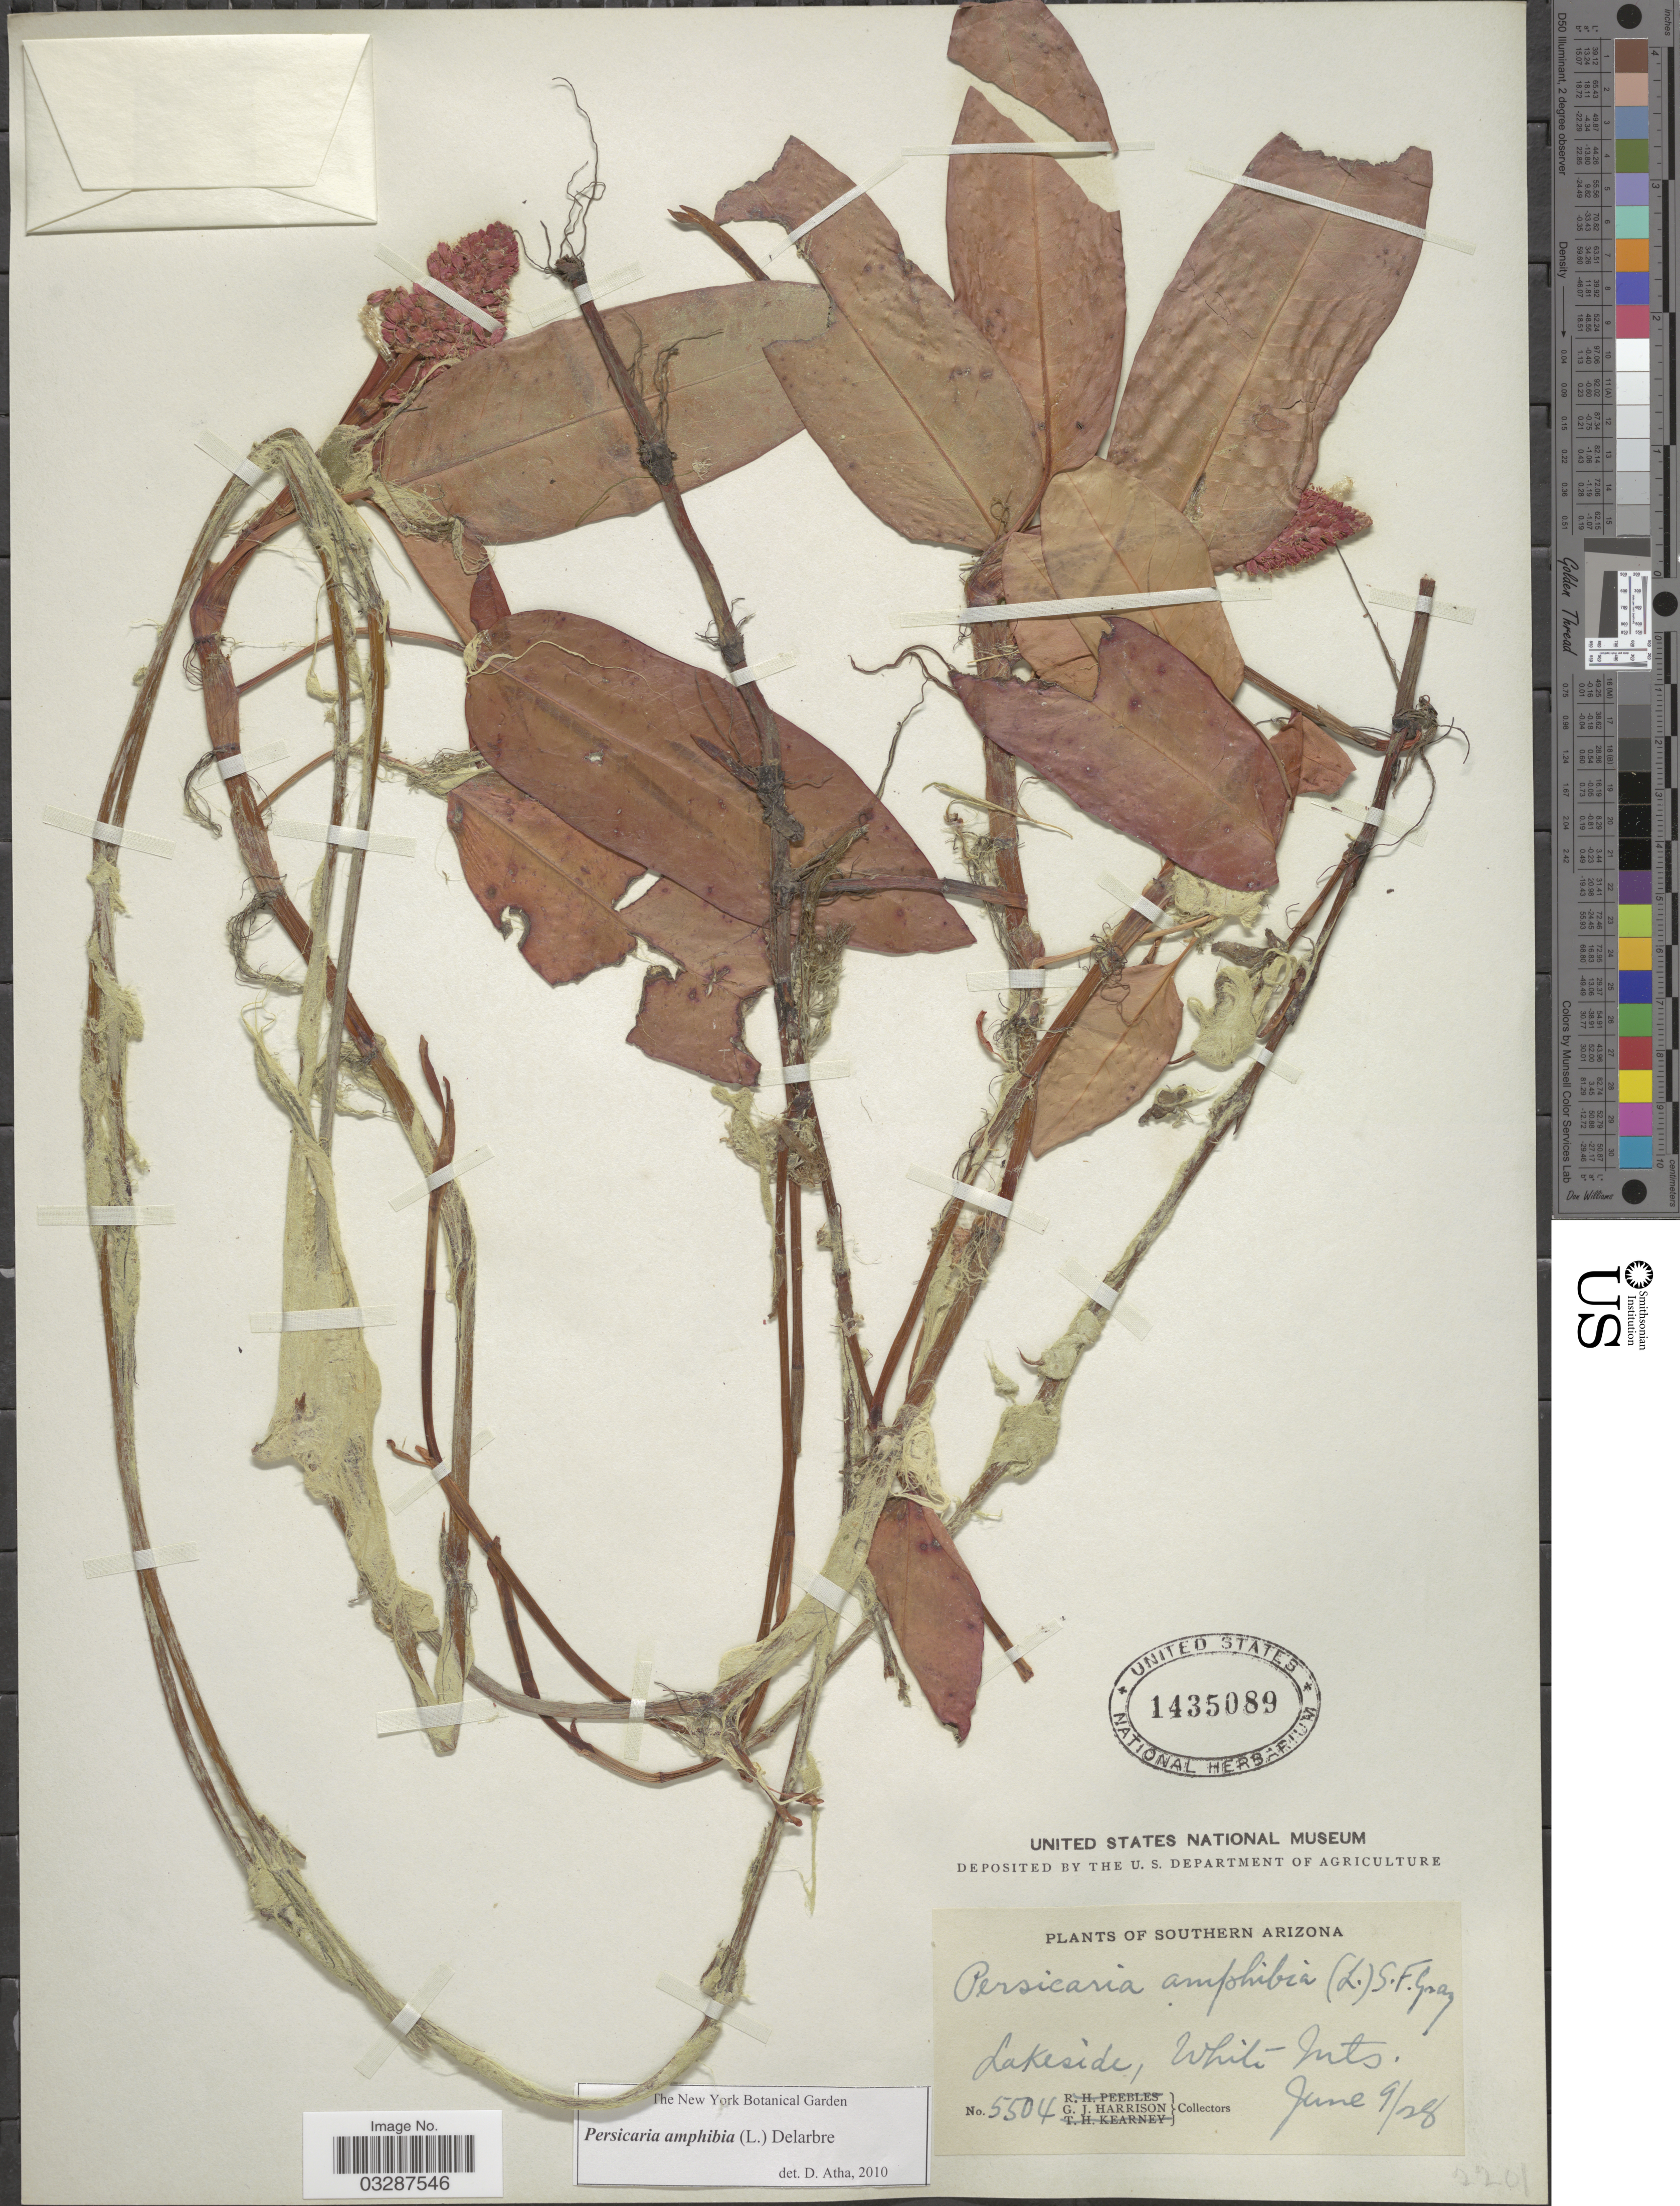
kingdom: Plantae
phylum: Tracheophyta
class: Magnoliopsida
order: Caryophyllales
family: Polygonaceae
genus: Persicaria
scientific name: Persicaria amphibia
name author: (L.) Delarbre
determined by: Atha, D. E.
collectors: G. J. Harrison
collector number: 5504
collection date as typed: Transcribed d/m/y: 9/6/28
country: United States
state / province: Arizona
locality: Southern Arizona, Lakeside, White Mts.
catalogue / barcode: US 1435089